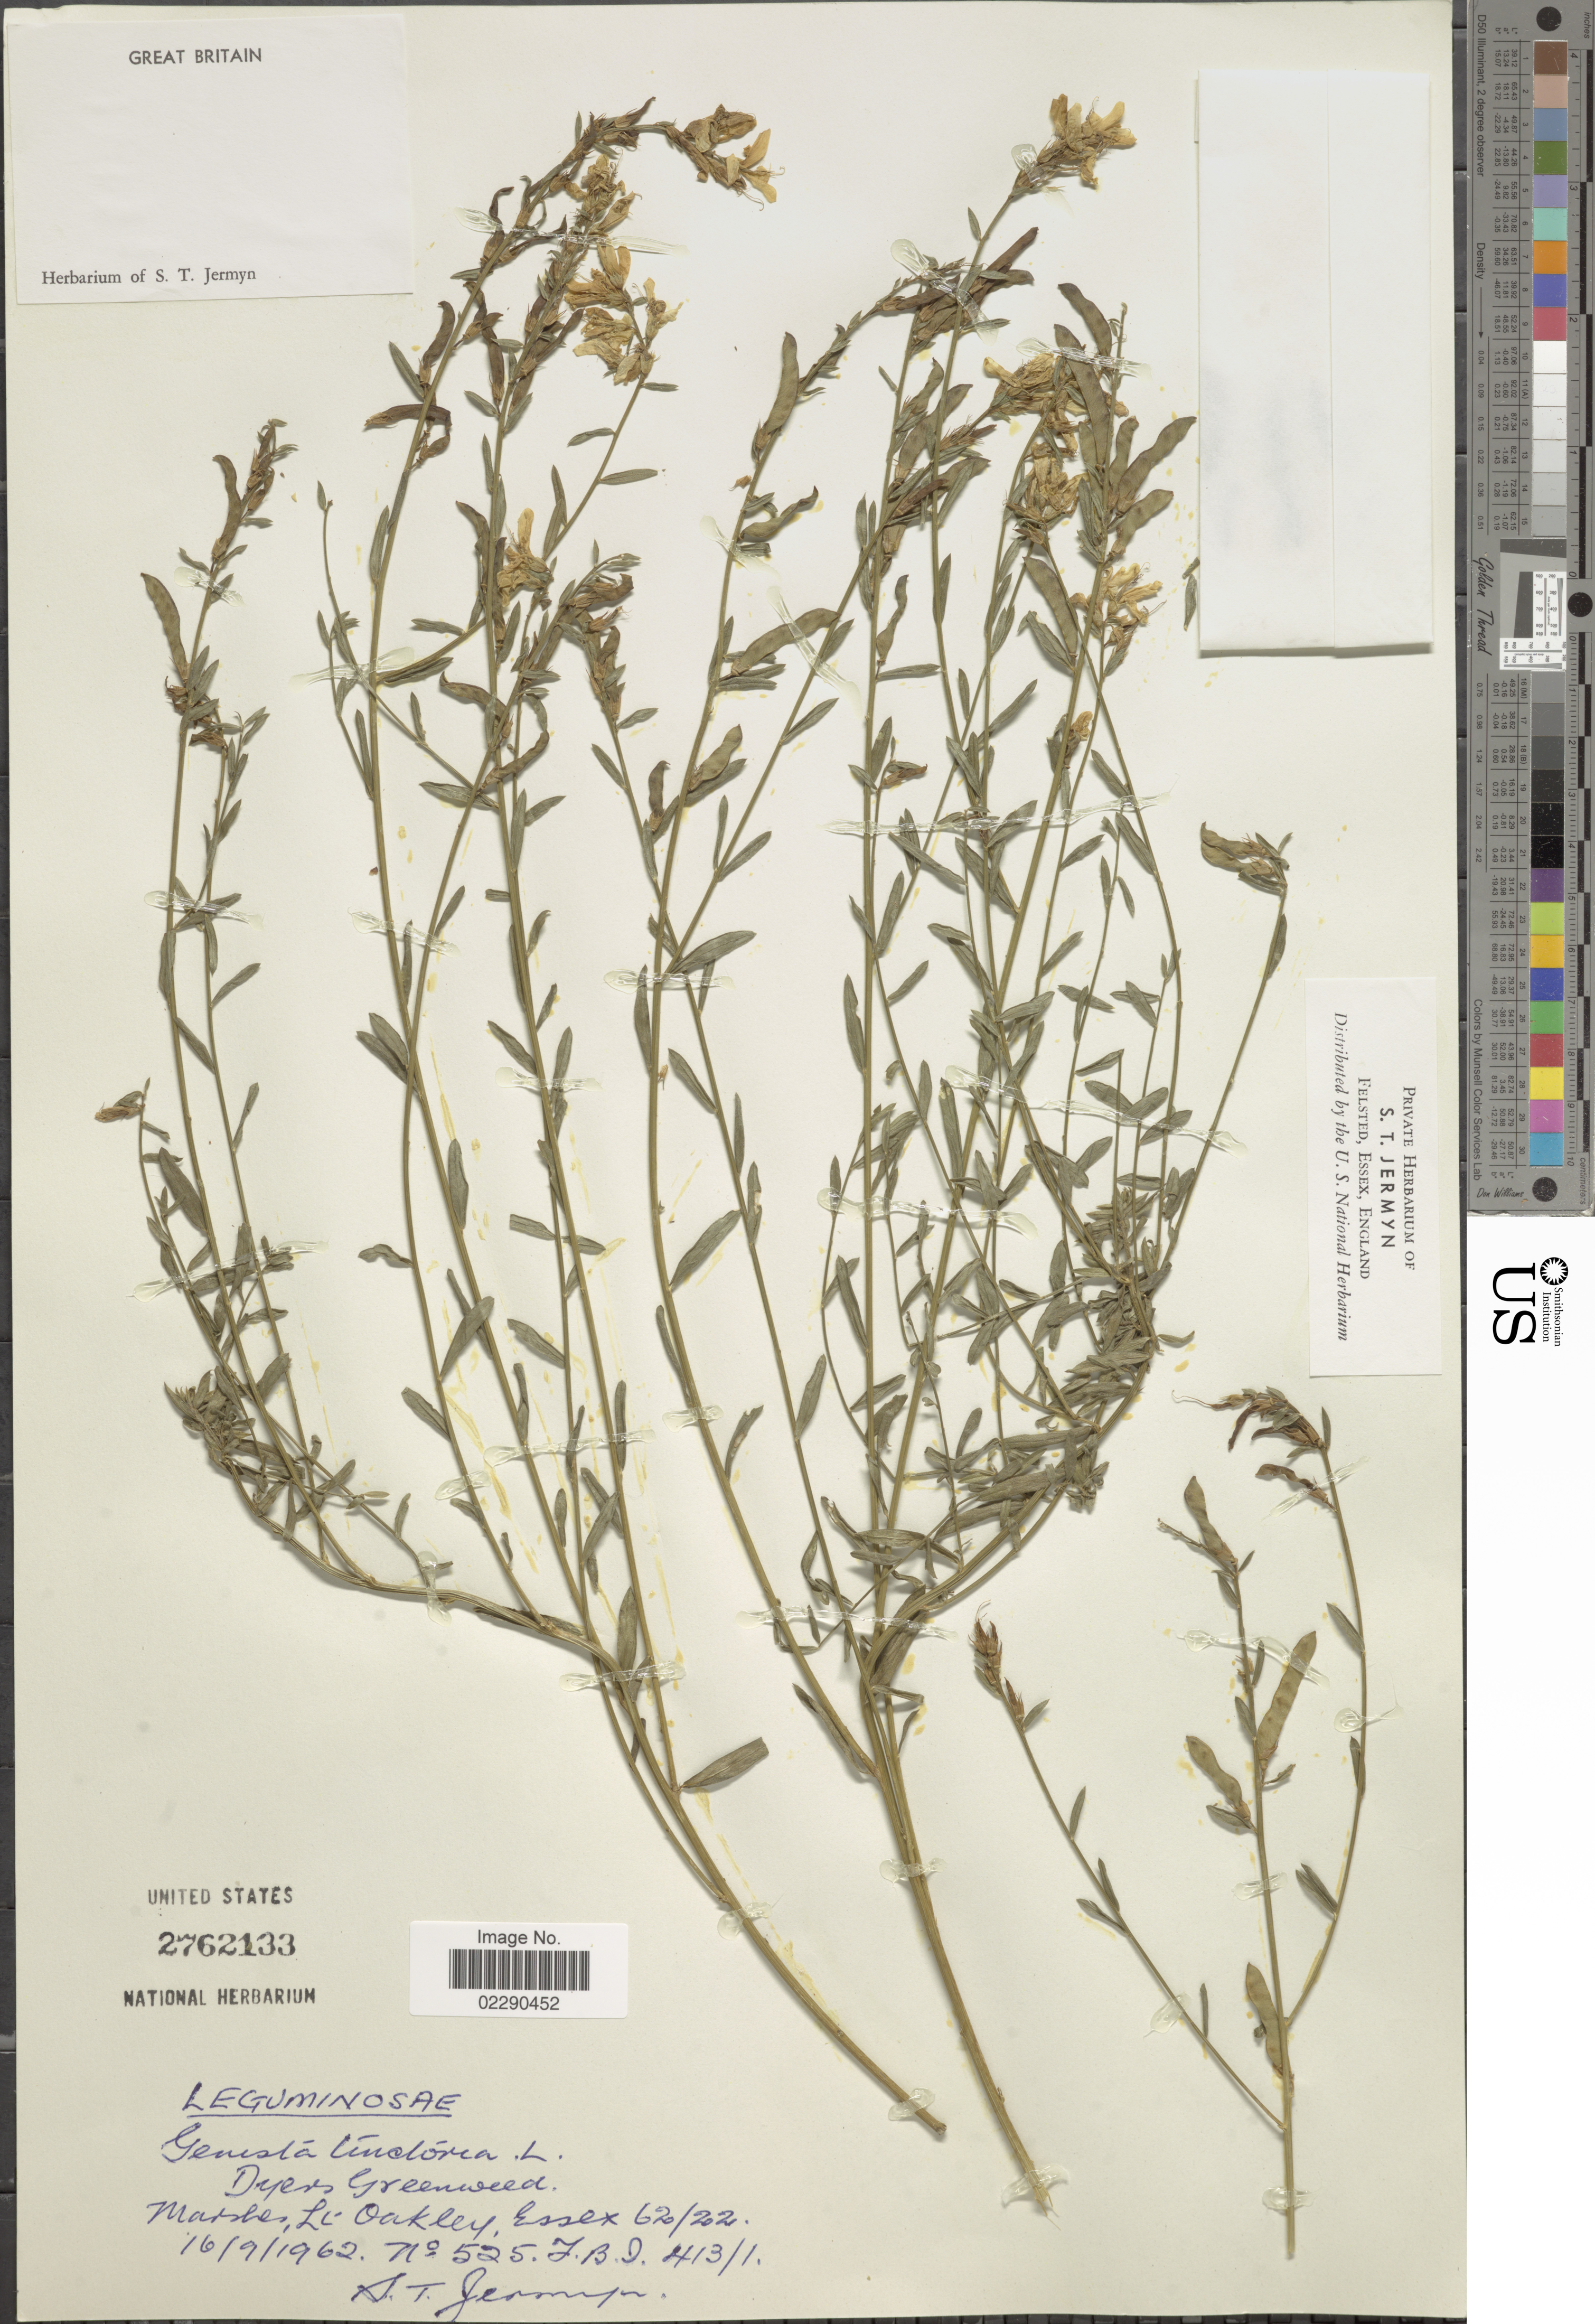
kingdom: Plantae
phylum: Tracheophyta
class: Magnoliopsida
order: Fabales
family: Fabaceae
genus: Genista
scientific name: Genista tinctoria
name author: L.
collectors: S. Jermyn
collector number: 525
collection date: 1962-09-16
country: United Kingdom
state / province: England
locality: Great Britain, Lt. Oakley, Essex 62/22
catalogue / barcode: US 2762133